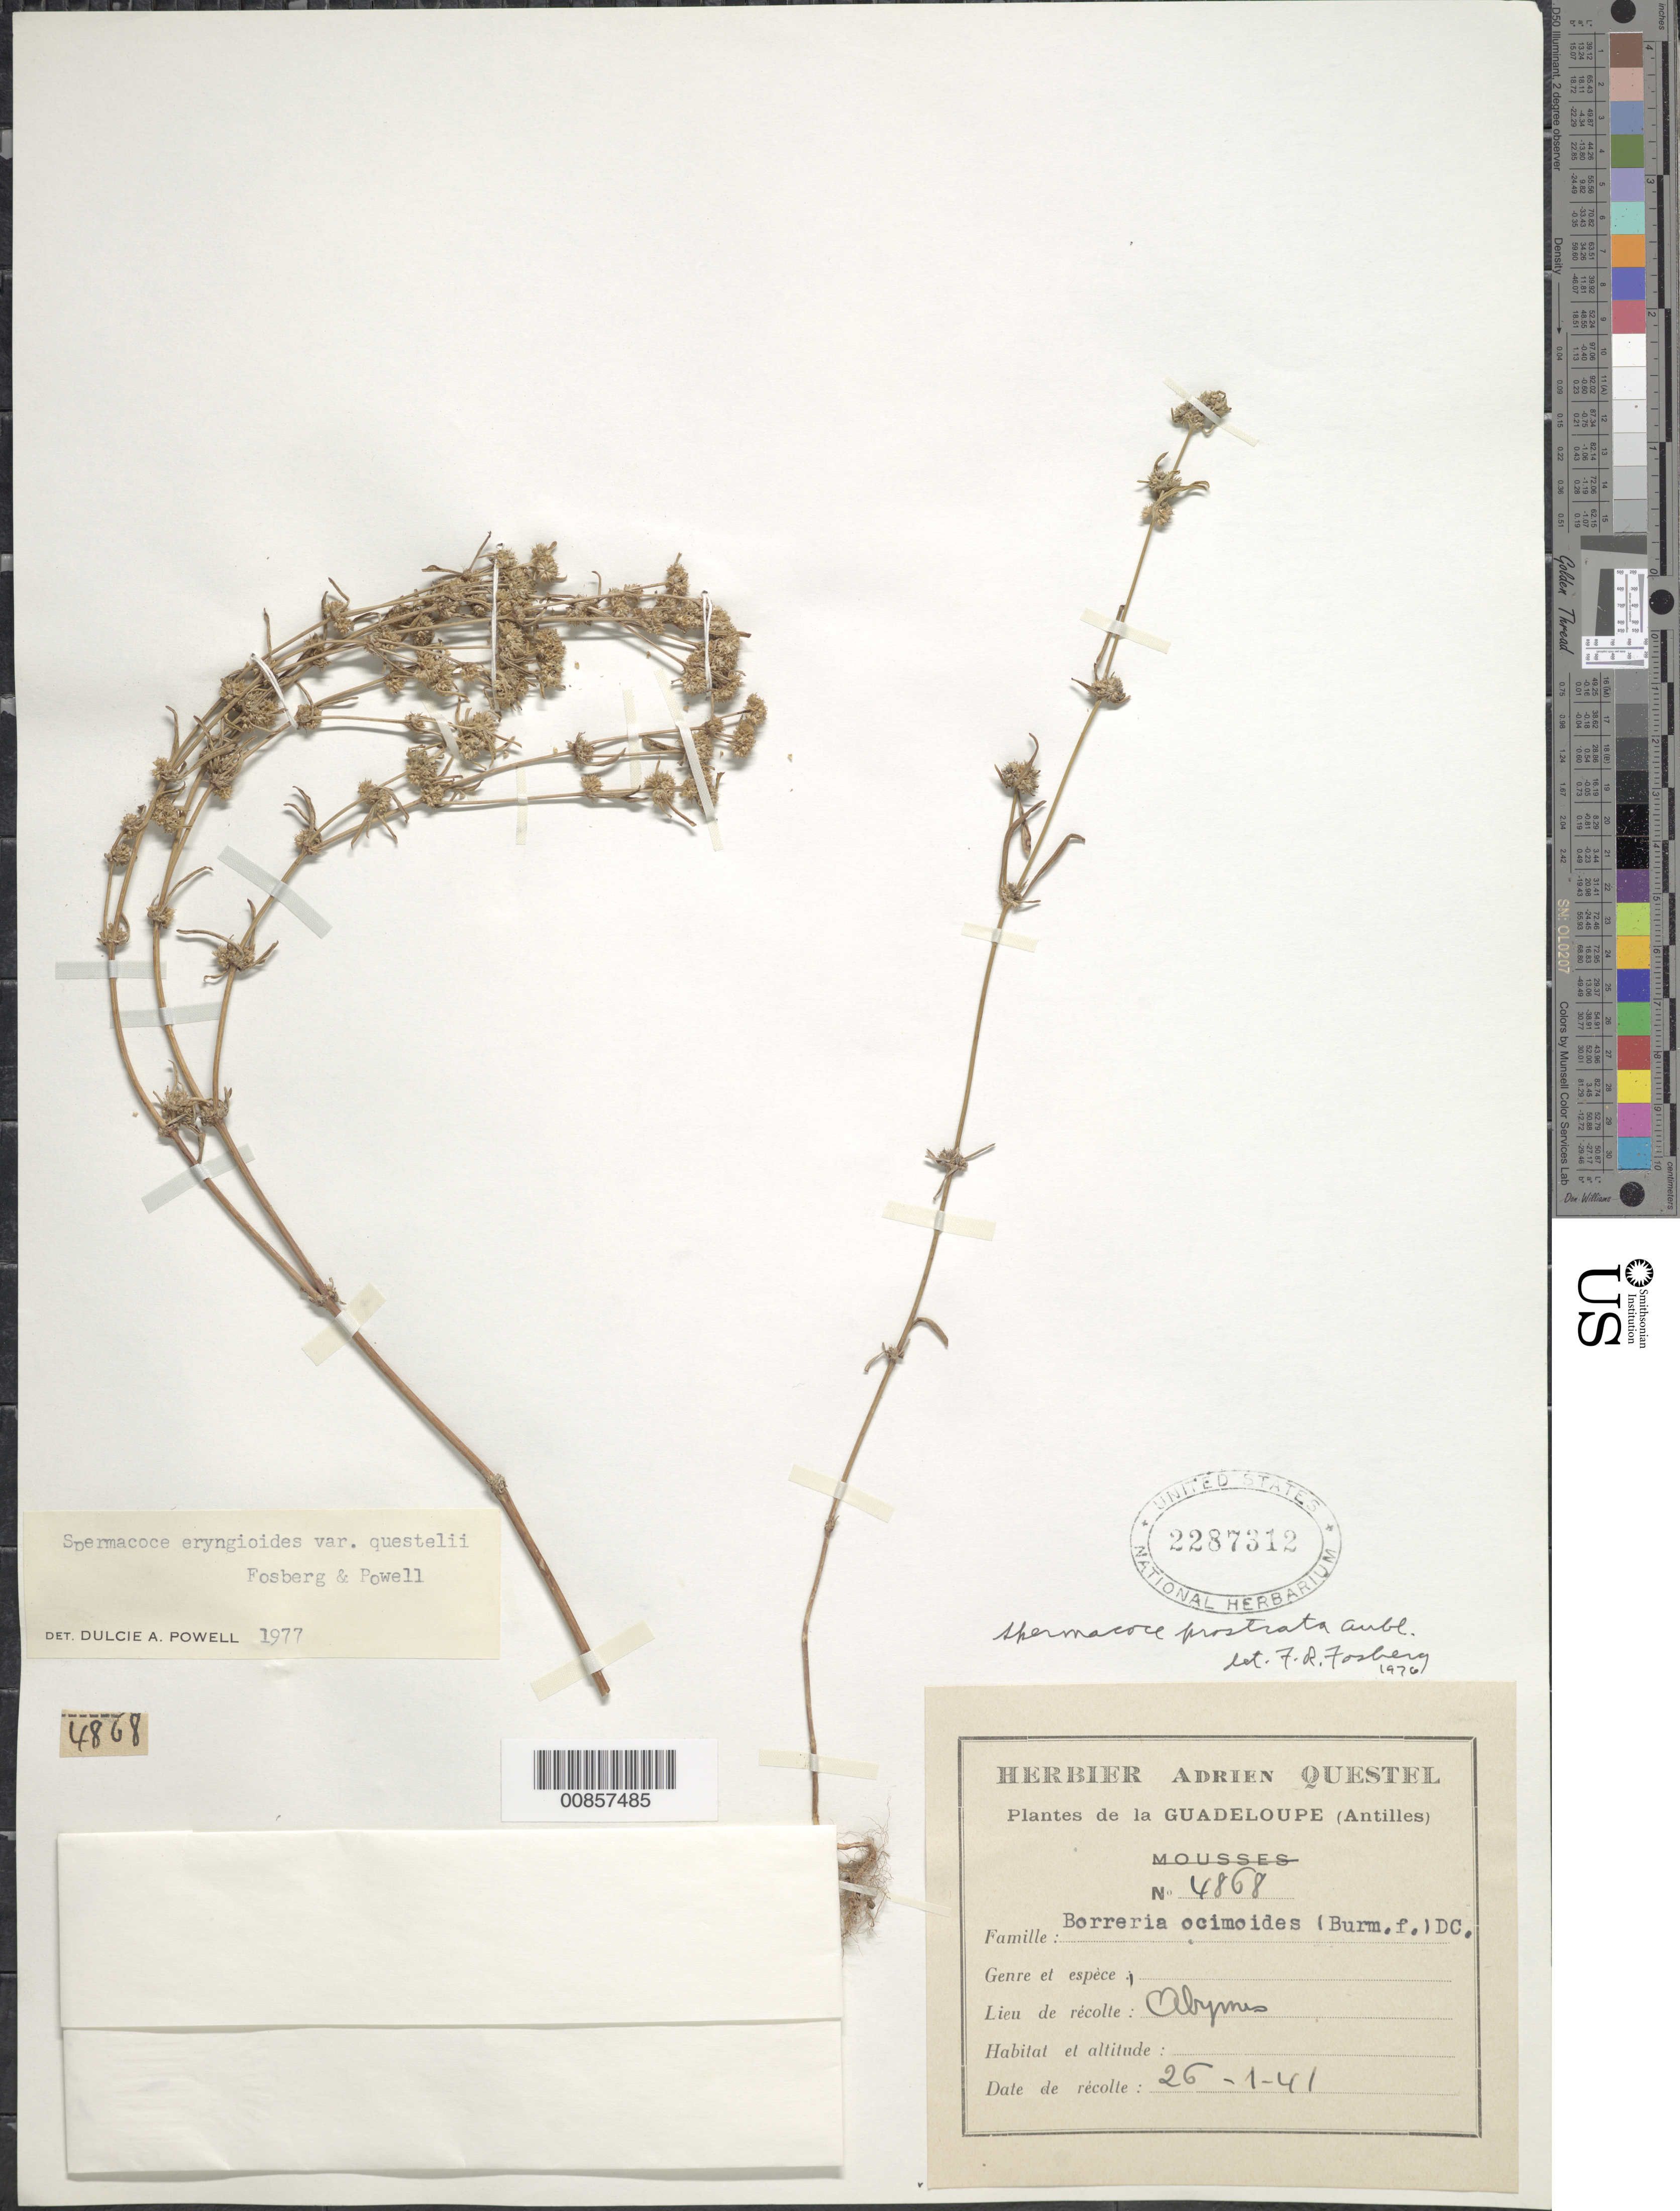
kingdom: Plantae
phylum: Tracheophyta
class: Magnoliopsida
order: Gentianales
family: Rubiaceae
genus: Spermacoce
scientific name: Spermacoce eryngioides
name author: (Cham. & Schltdl.) Kuntze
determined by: Powell, D. A.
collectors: A. Questel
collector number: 4868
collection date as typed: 26 Jan 1941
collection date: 1941-01-26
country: Guadeloupe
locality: Olymis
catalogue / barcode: US 2287312